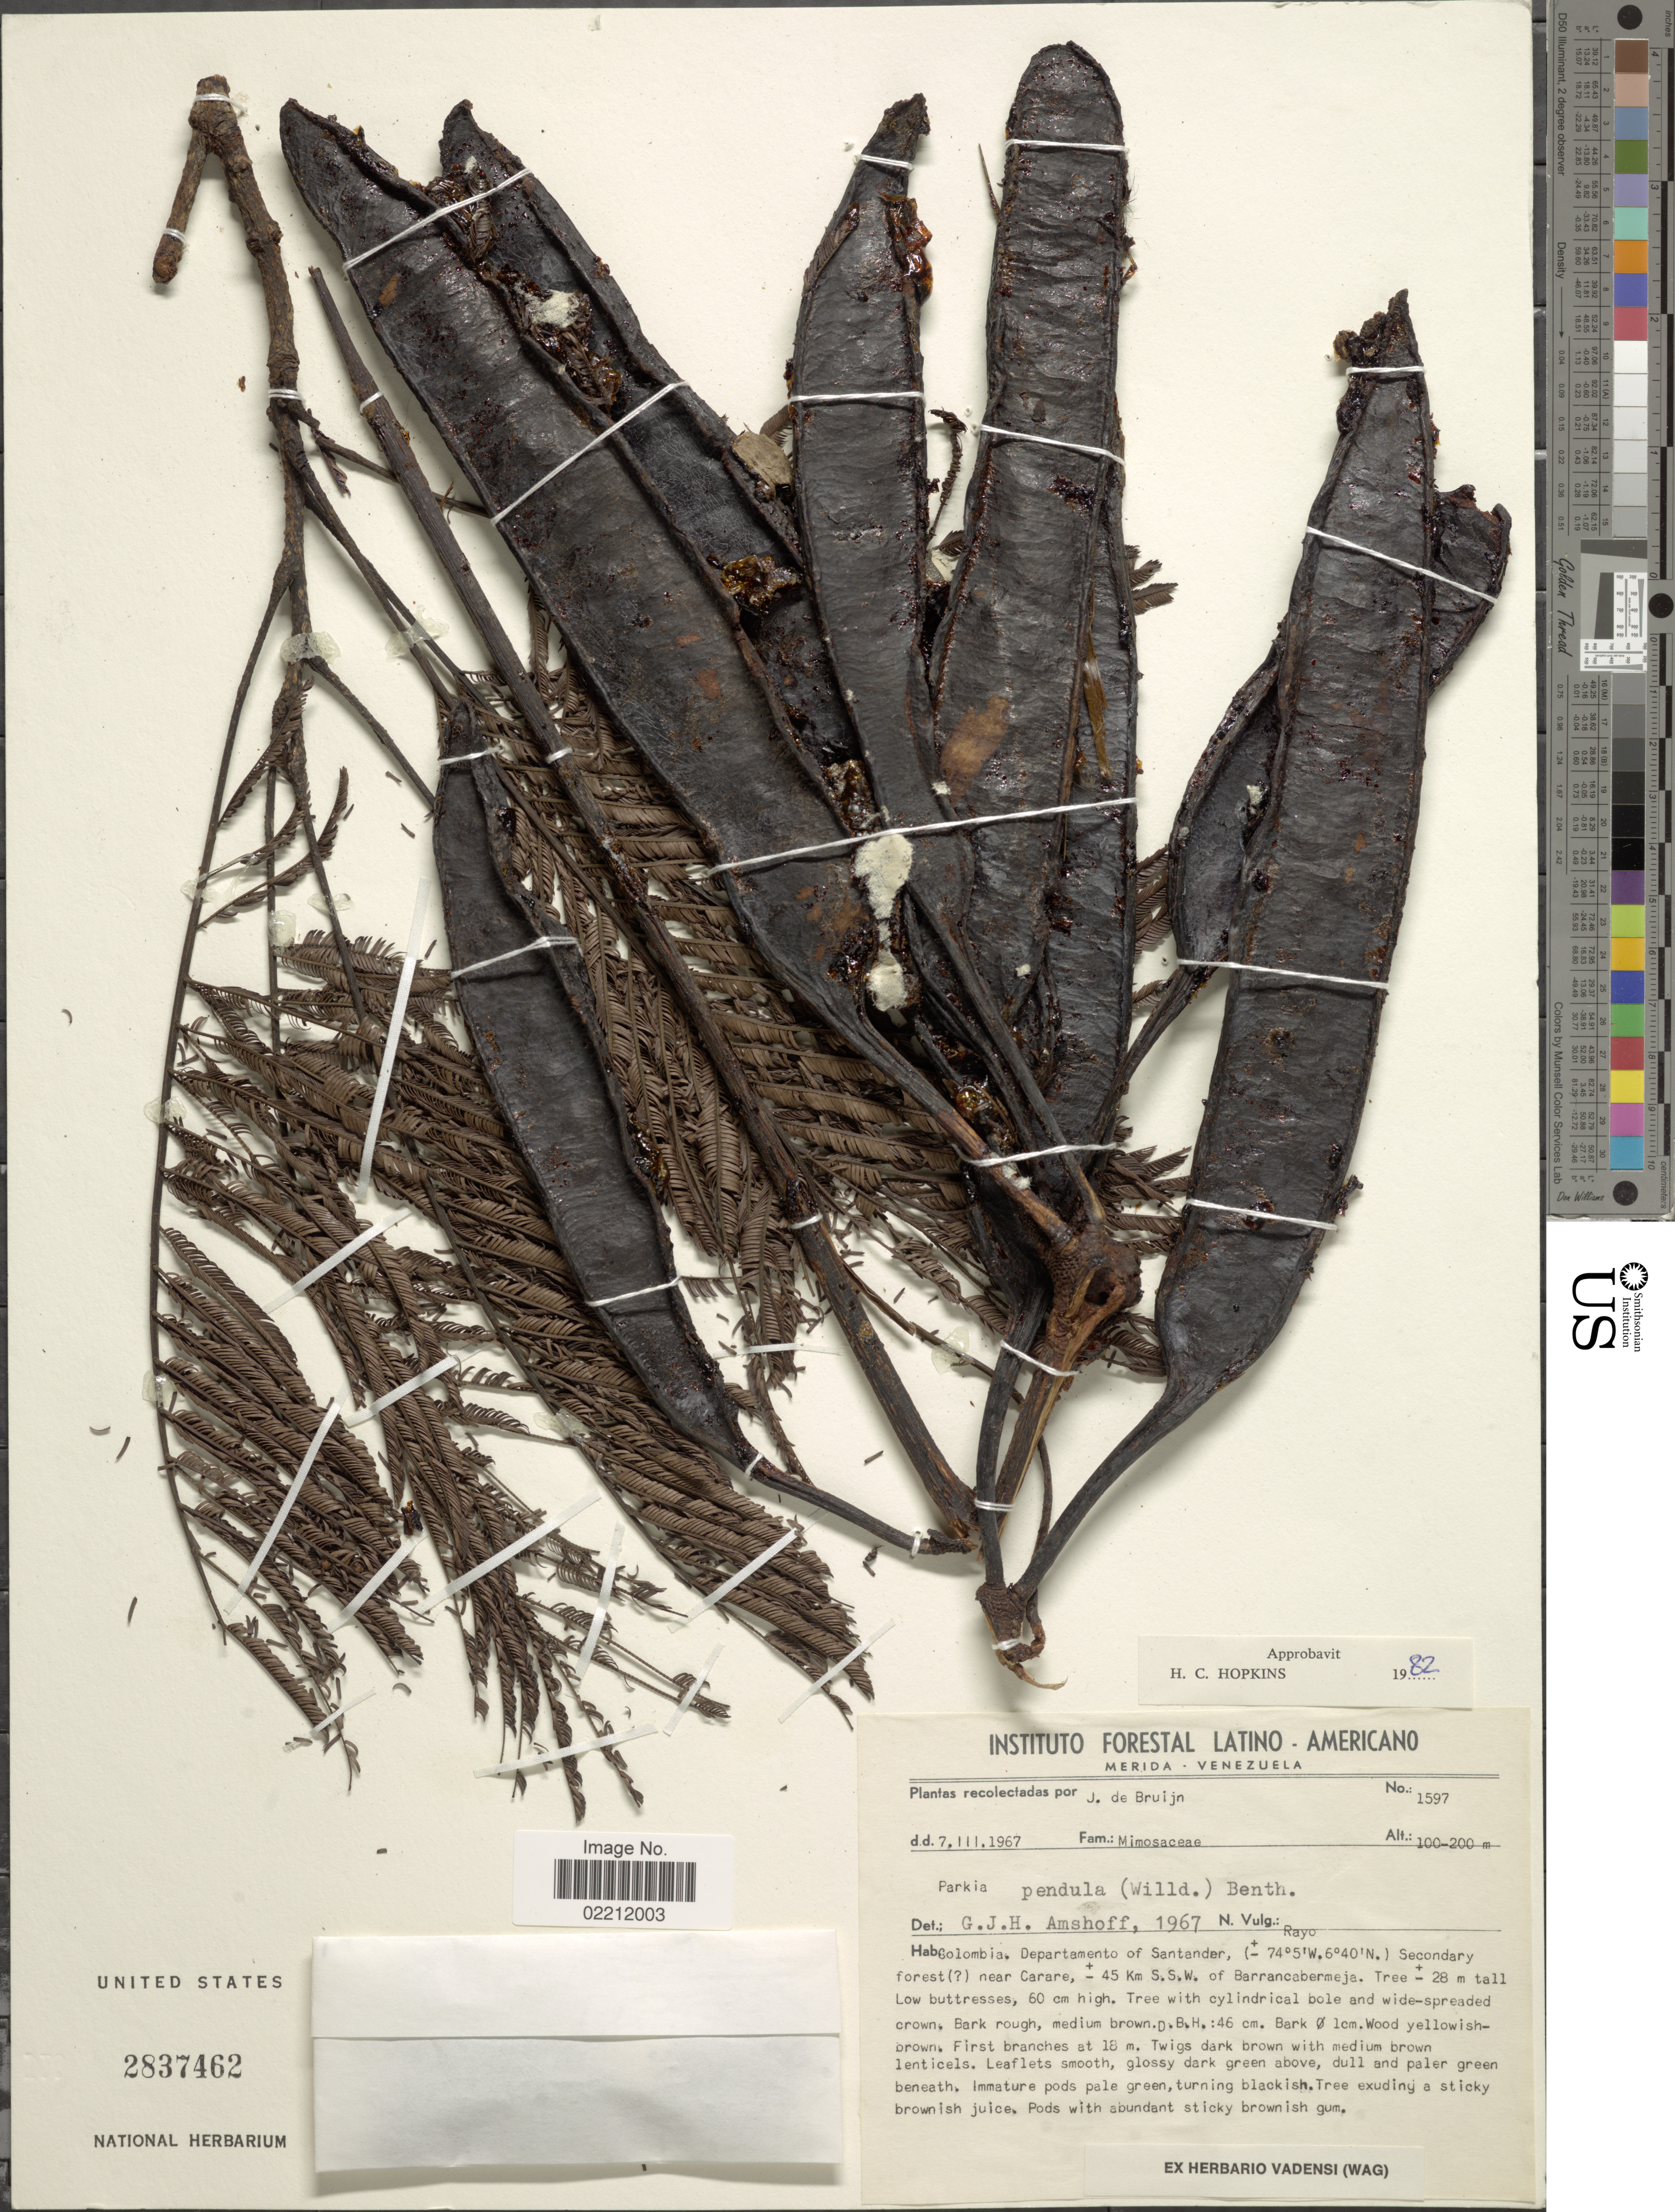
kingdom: Plantae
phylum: Tracheophyta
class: Magnoliopsida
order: Fabales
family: Fabaceae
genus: Parkia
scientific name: Parkia pendula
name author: Benth.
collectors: J. Bruijn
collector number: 1597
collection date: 1967-03-07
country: Colombia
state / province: Santander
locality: Colombia, Departamento of Santander, Secondary forest near Carare ± 45 km S. S. W of Barrancabermeja.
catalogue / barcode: US 2837462